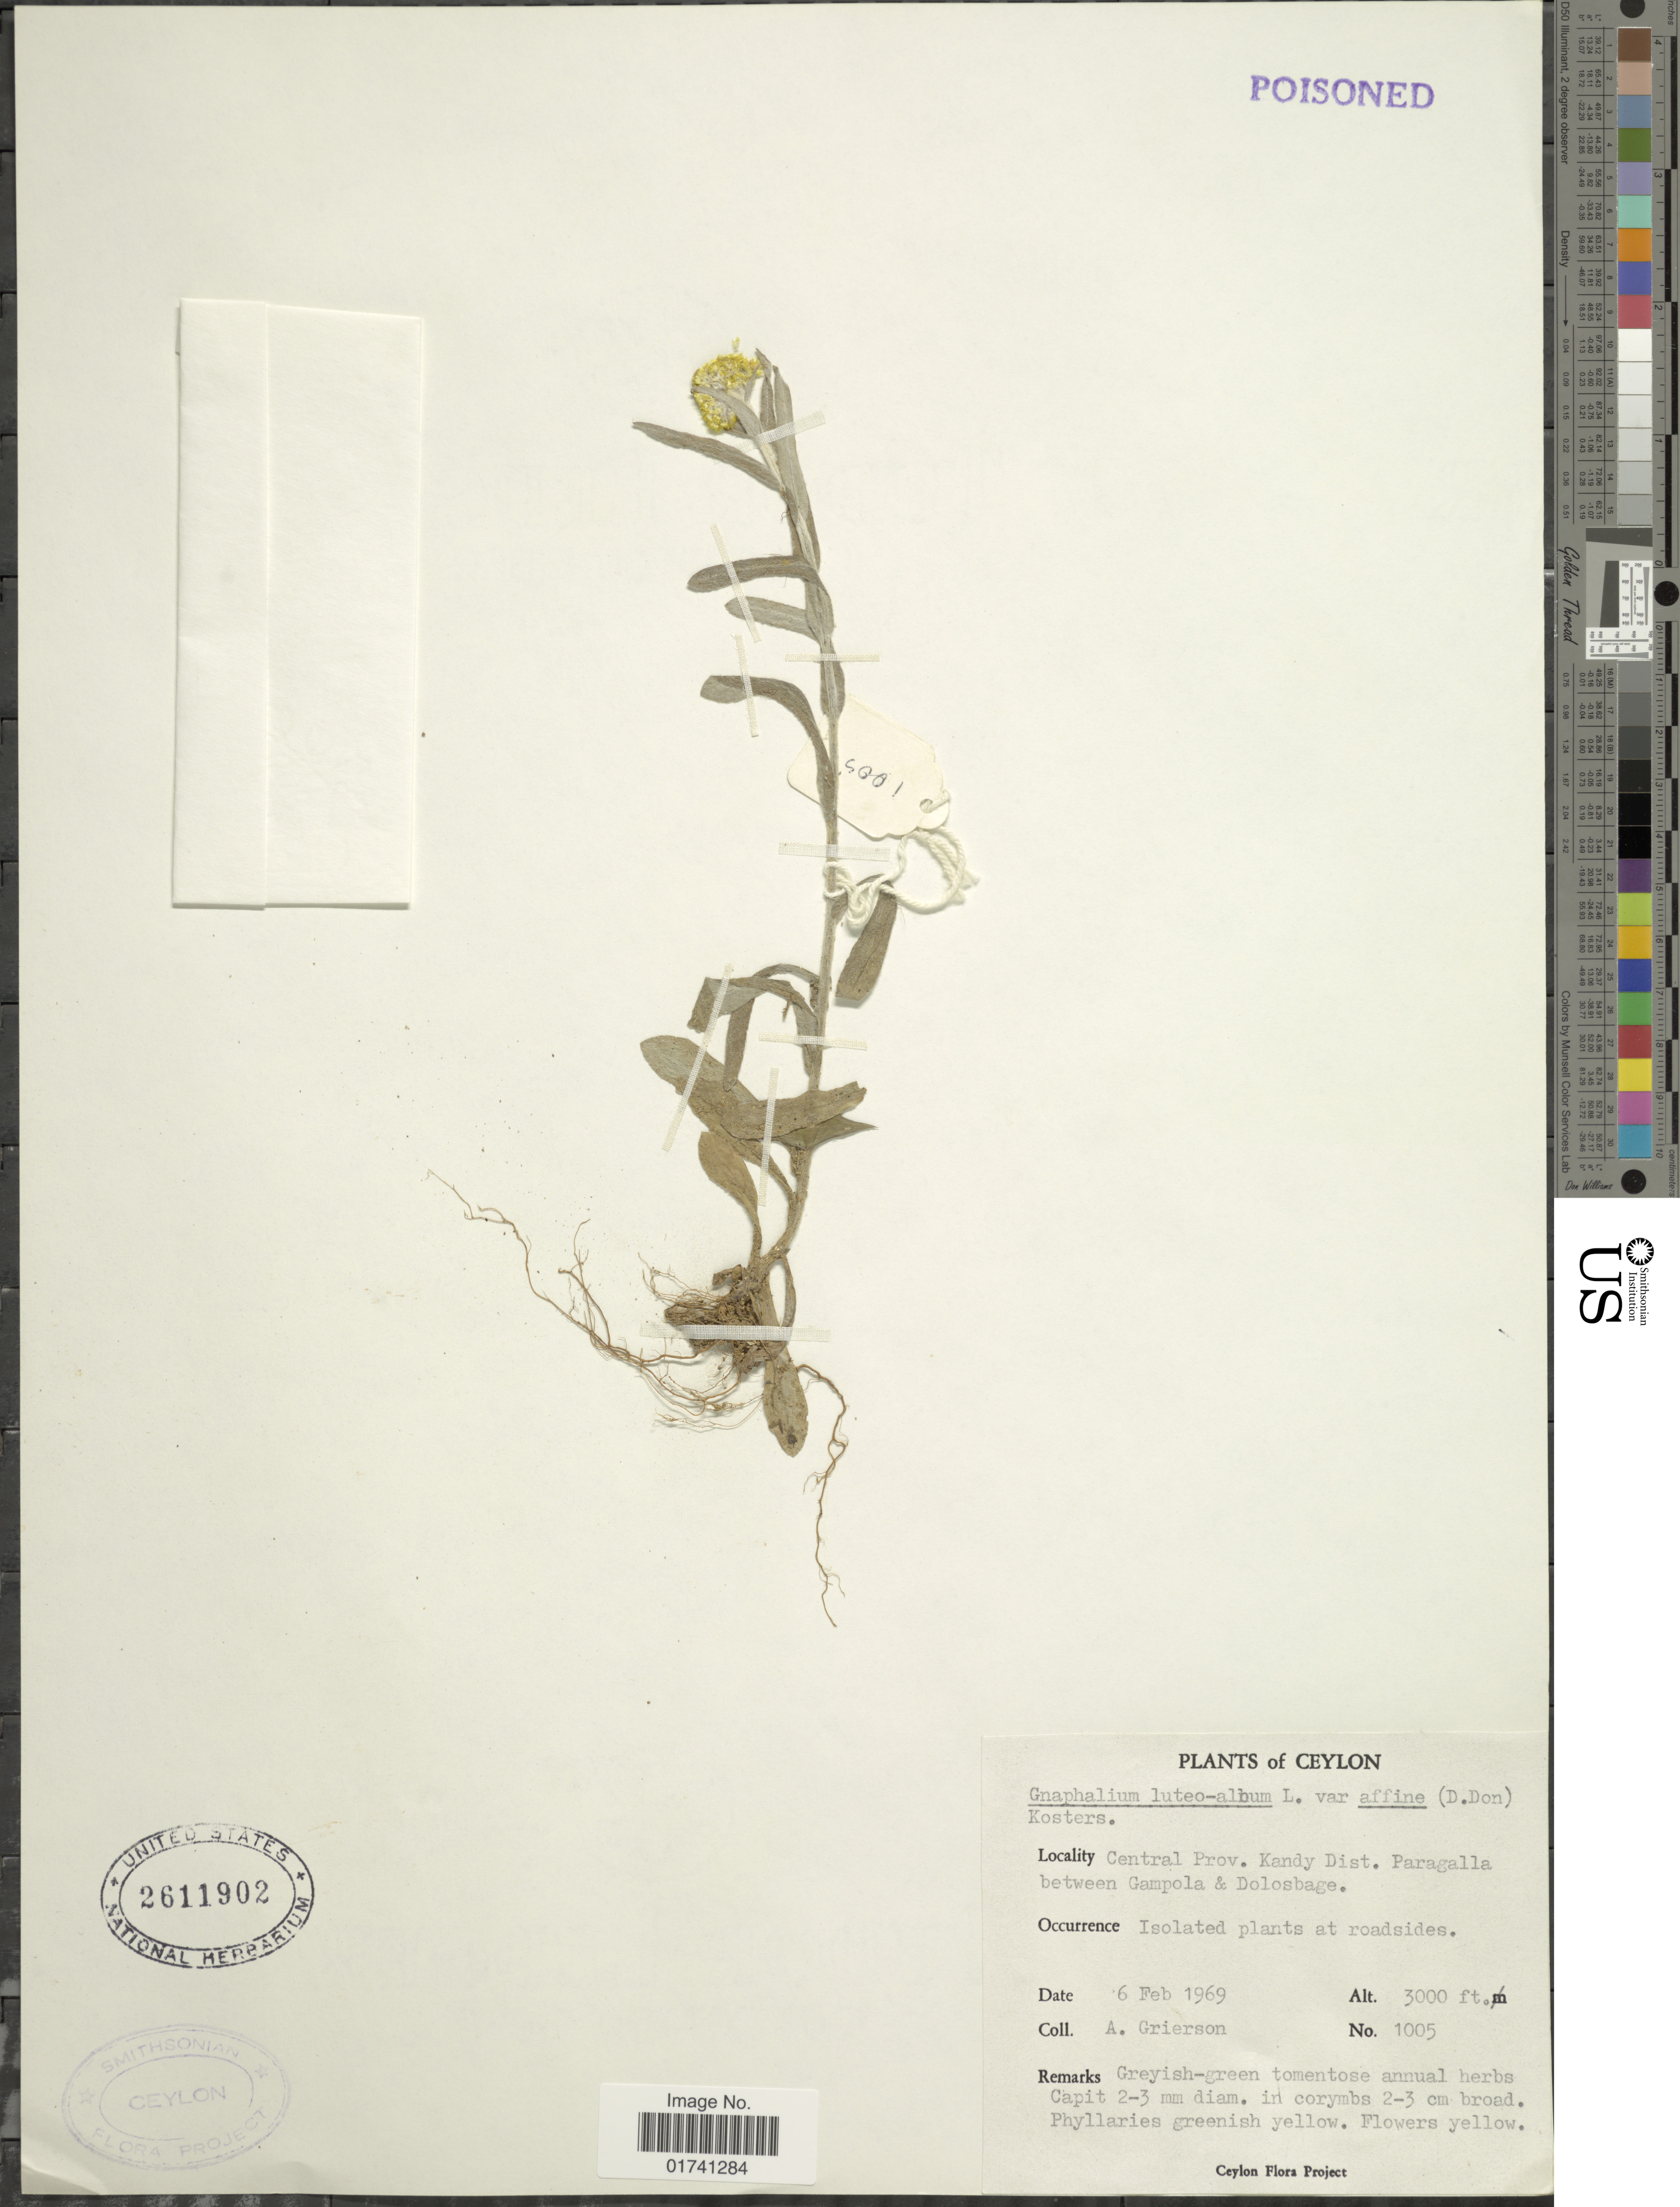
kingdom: Plantae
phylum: Tracheophyta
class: Magnoliopsida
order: Asterales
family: Asteraceae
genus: Laphangium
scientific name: Laphangium luteoalbum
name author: (L.) Tzvelev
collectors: A. Grierson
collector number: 1005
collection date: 1969-02-06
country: Sri Lanka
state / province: Central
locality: Kandy Dist. Paragalla between Gampola & Dolosbage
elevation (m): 914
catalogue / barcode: US 2611902